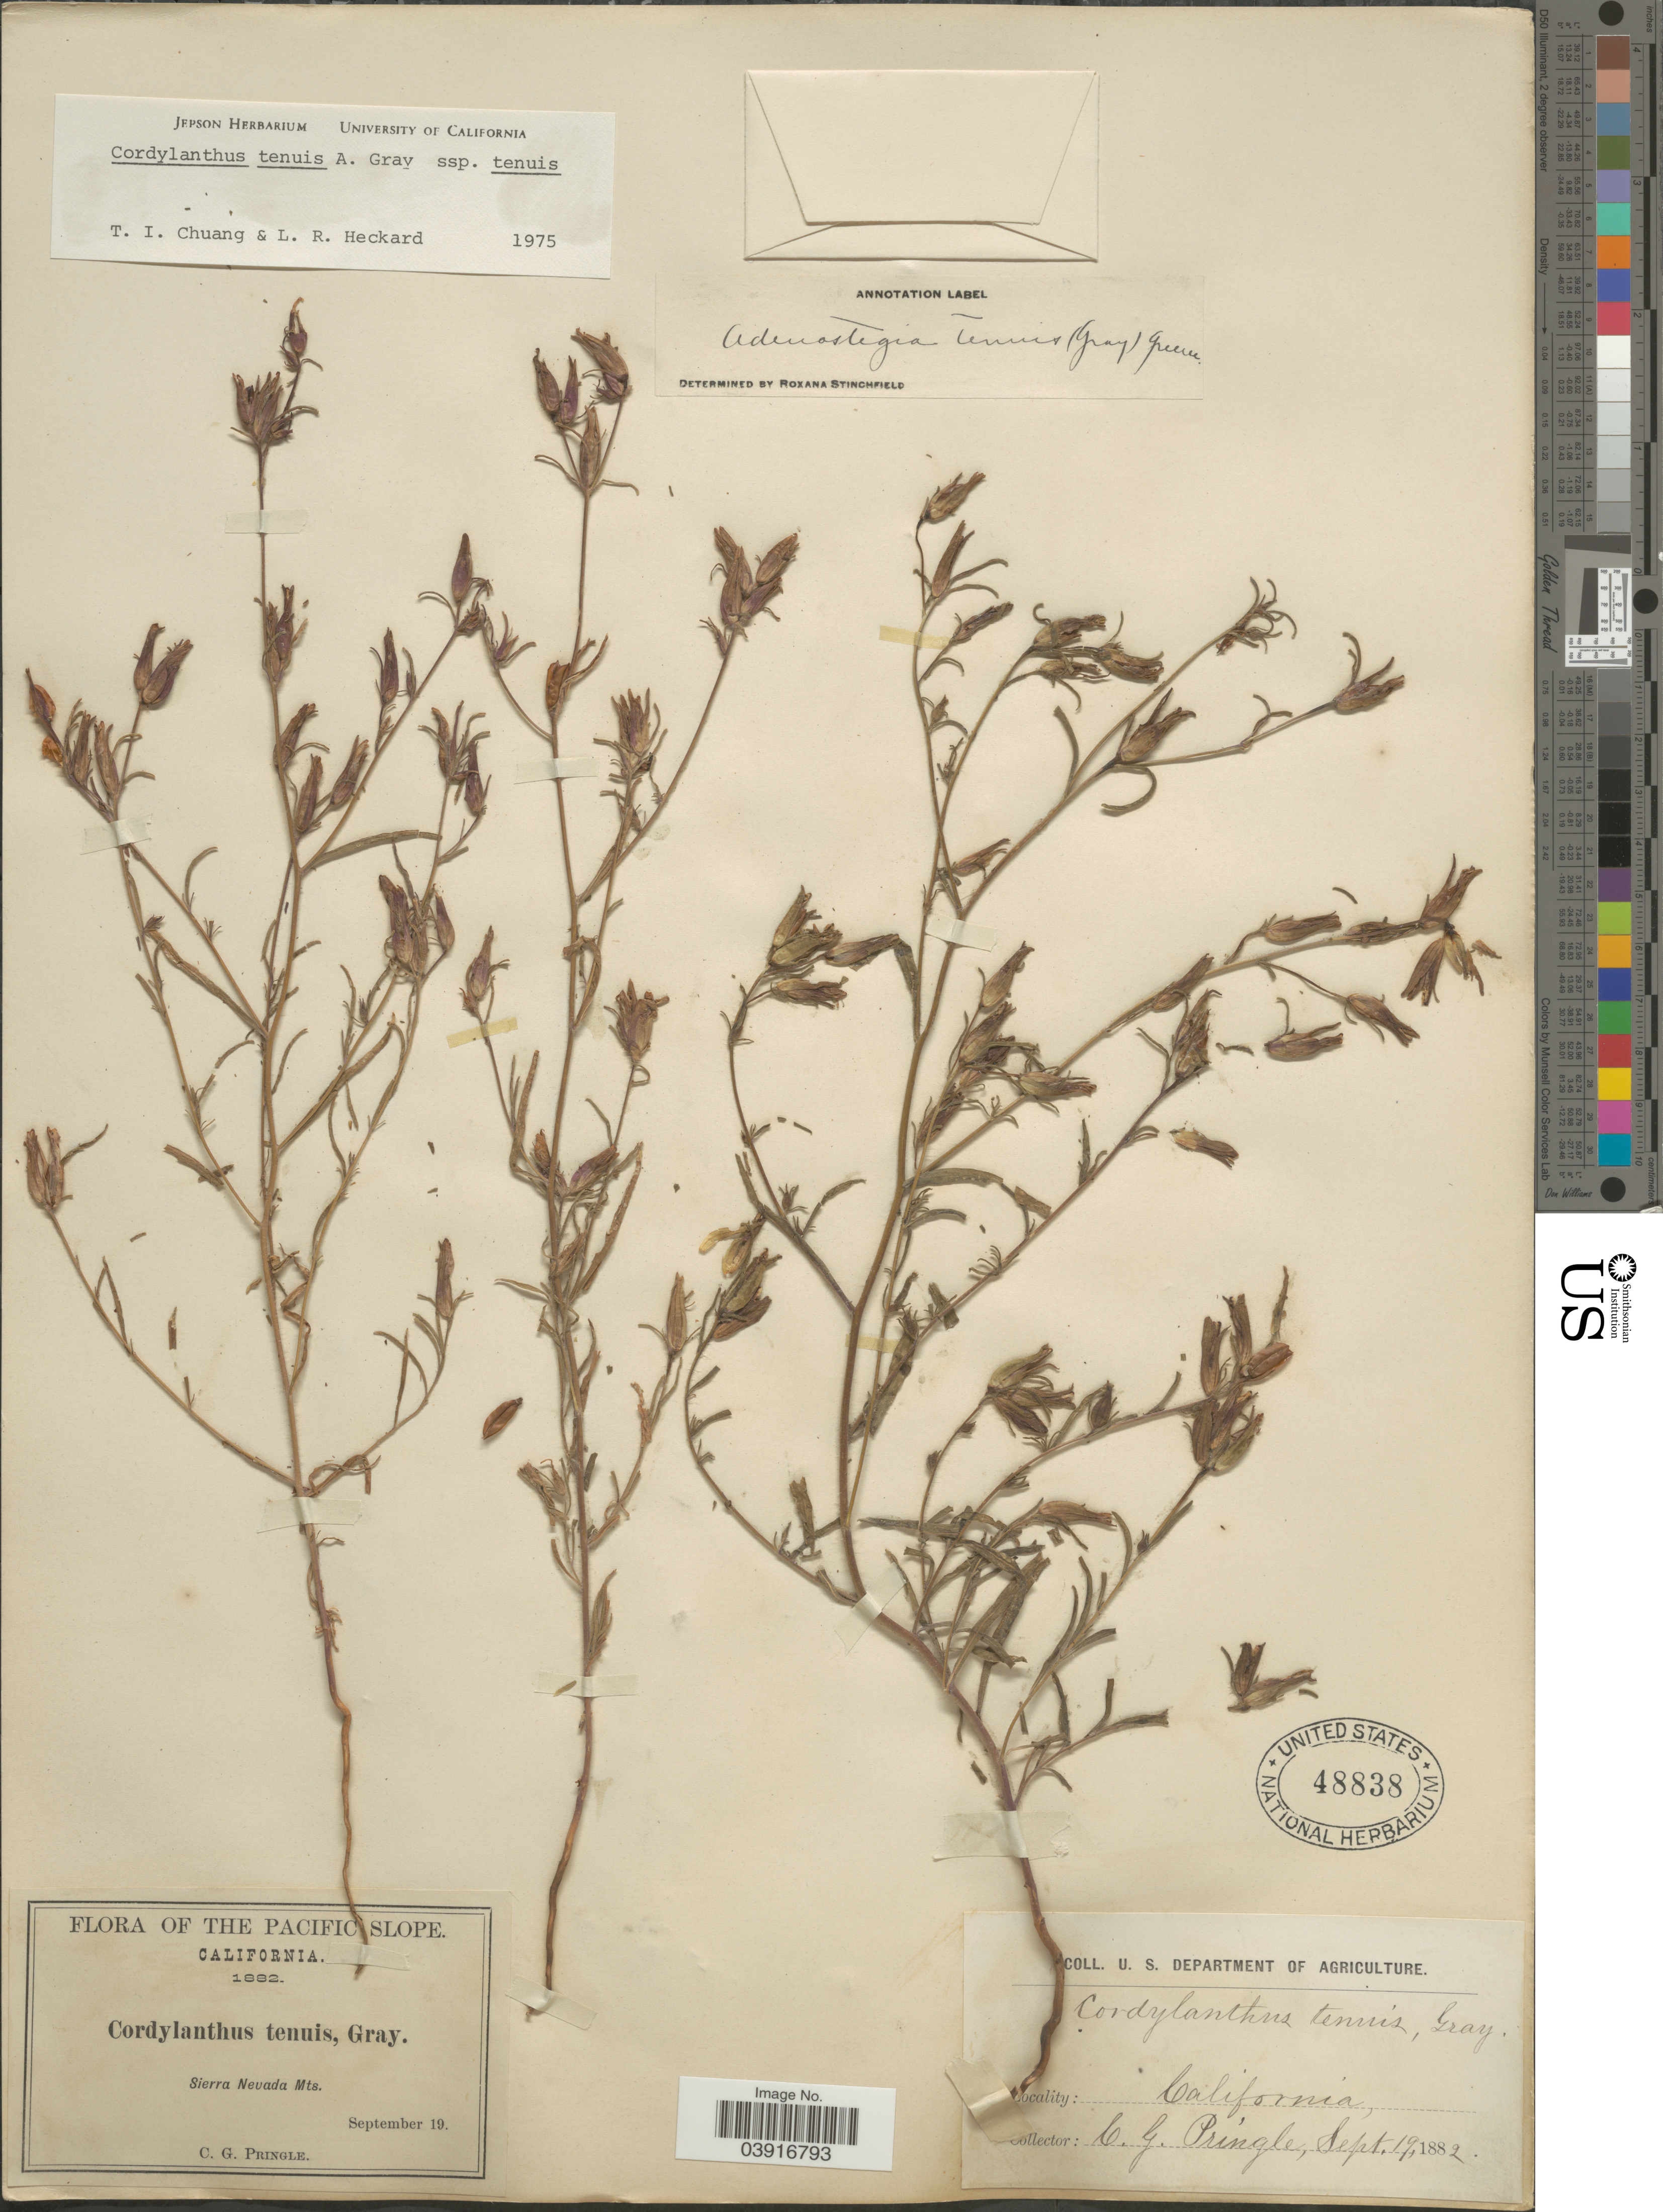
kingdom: Plantae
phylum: Tracheophyta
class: Magnoliopsida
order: Lamiales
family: Orobanchaceae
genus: Cordylanthus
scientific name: Cordylanthus tenuis subsp. tenuis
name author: A. Gray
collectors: C. G. Pringle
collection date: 1882-09-19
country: United States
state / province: California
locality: Pacific Slope. Sierra Nevada Mts.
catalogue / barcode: US 48838